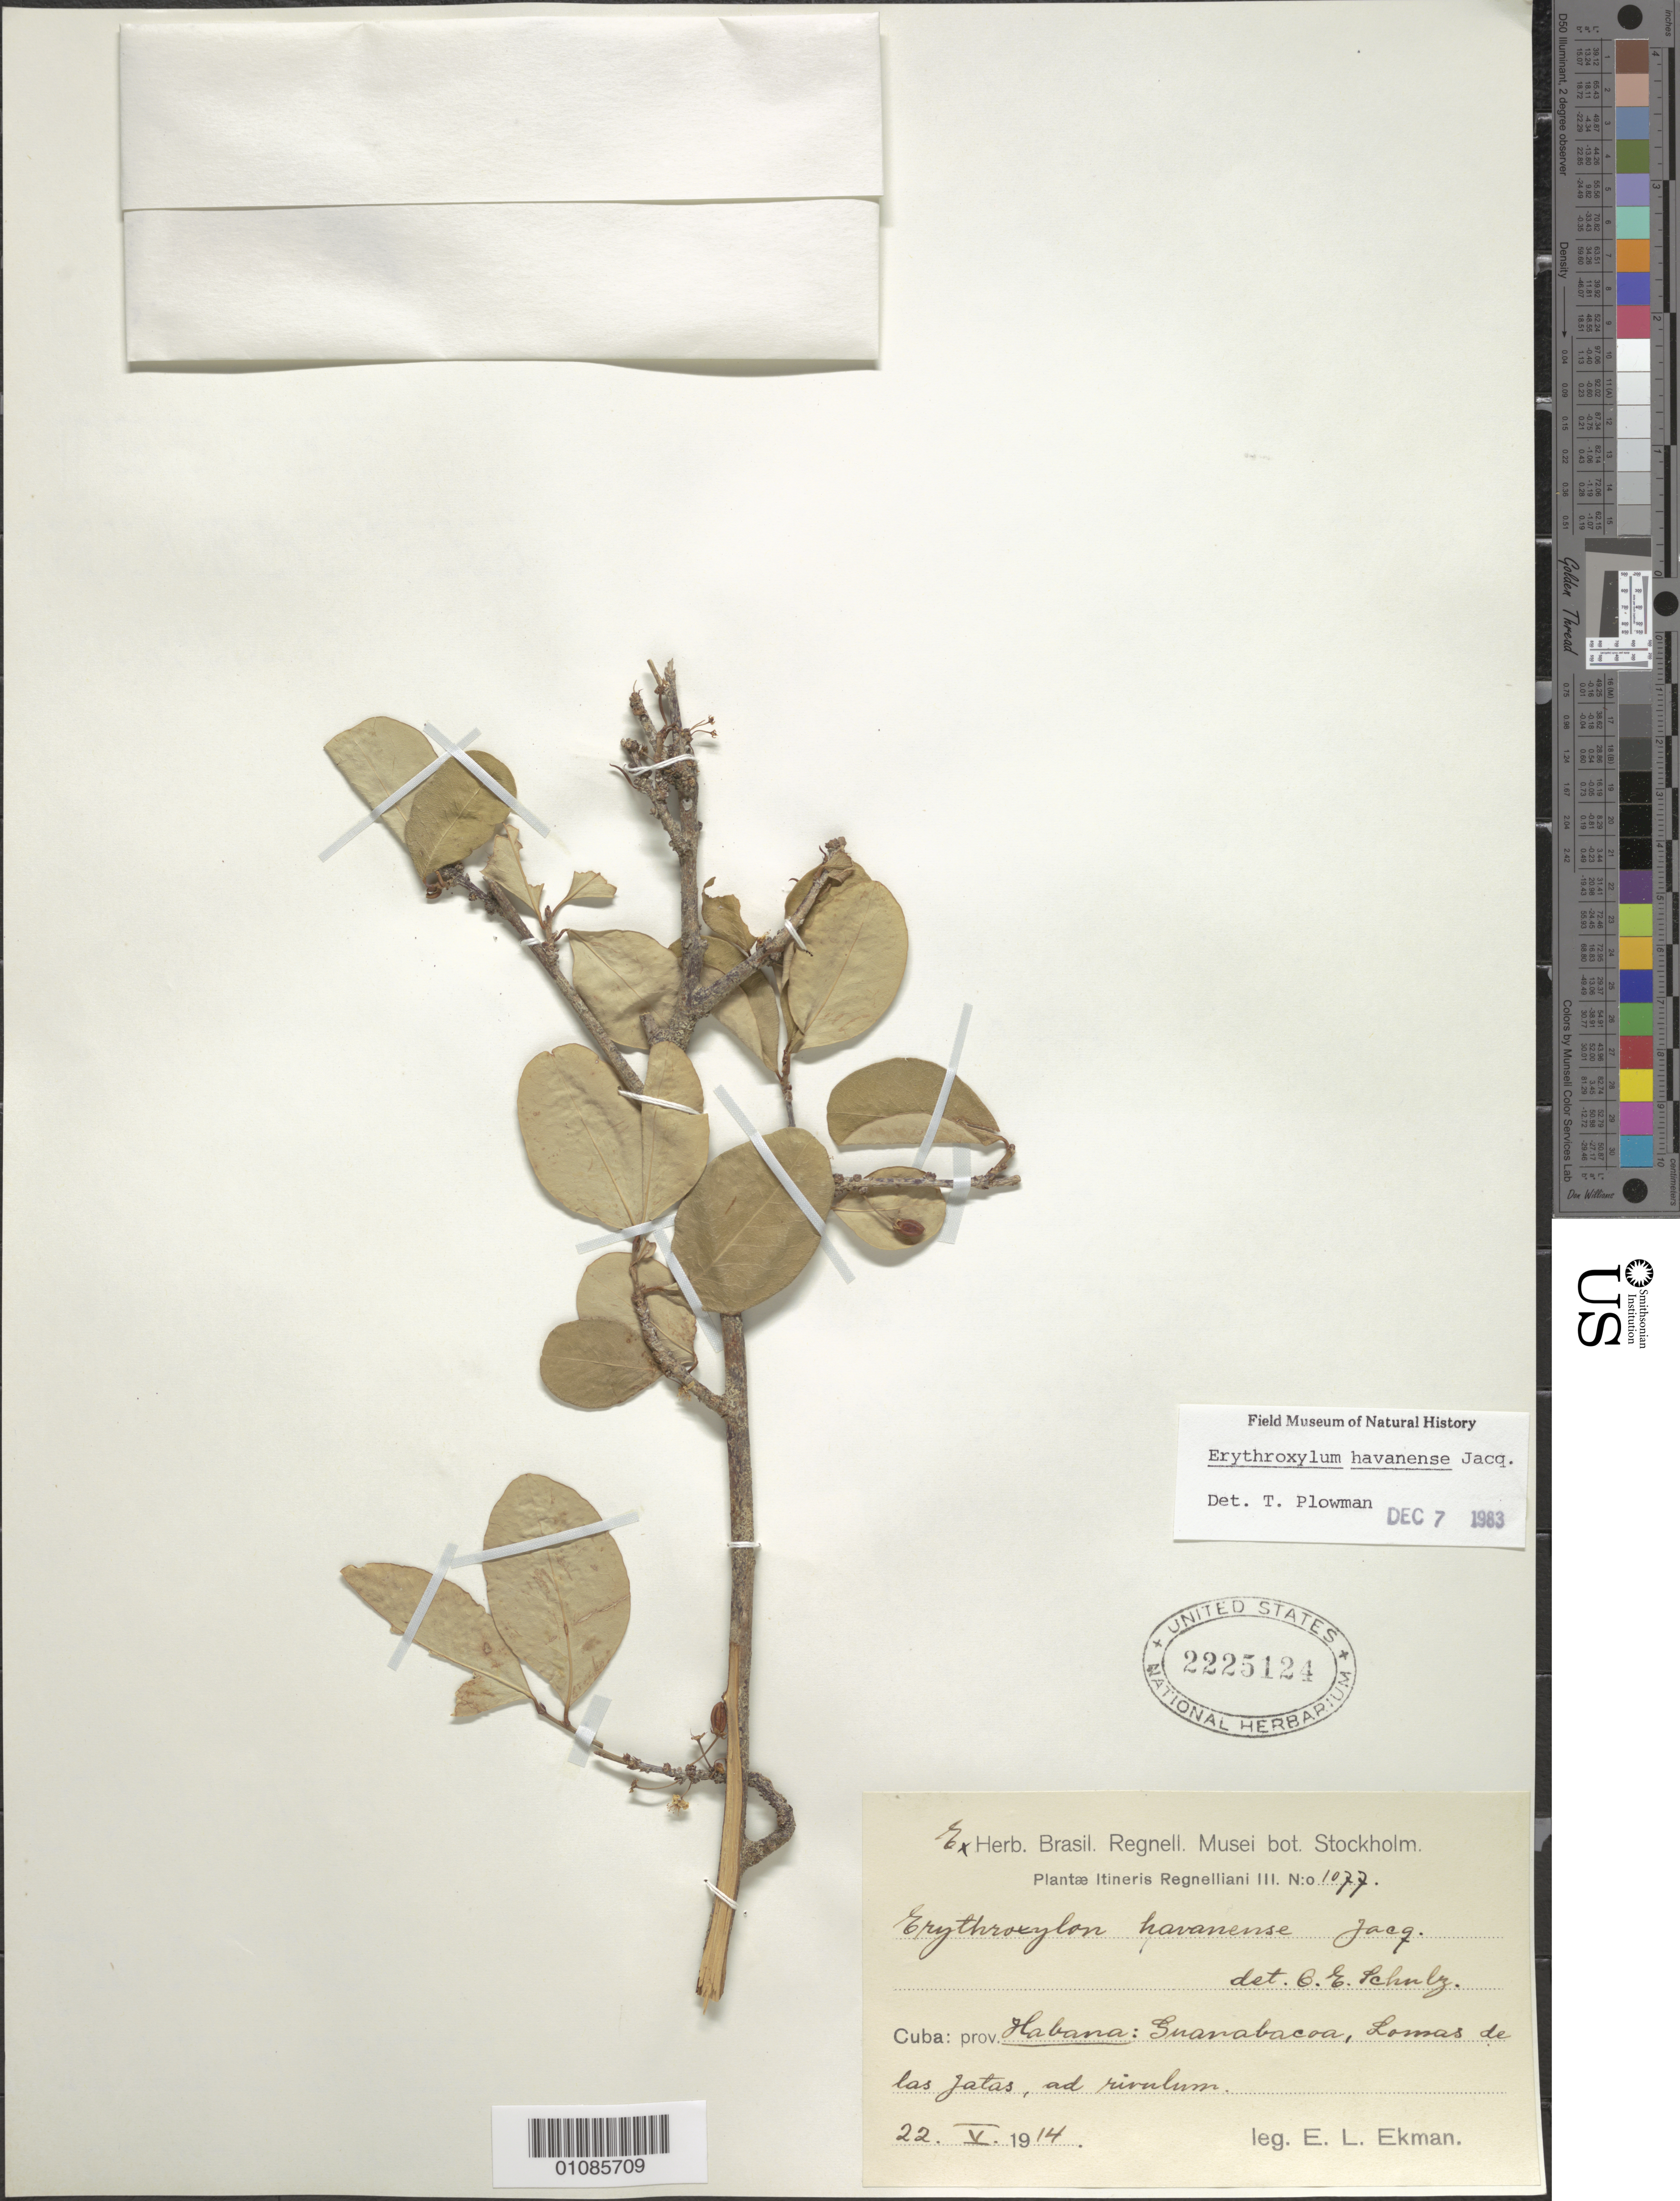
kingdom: Plantae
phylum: Tracheophyta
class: Magnoliopsida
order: Malpighiales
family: Erythroxylaceae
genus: Erythroxylum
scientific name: Erythroxylum havanense var. havanense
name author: Jacq.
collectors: E. L. Ekman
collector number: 1077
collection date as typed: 22 Feb 1914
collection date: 1914-02-22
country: Cuba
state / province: La Habana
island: Cuba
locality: La Habana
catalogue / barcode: US 2225124